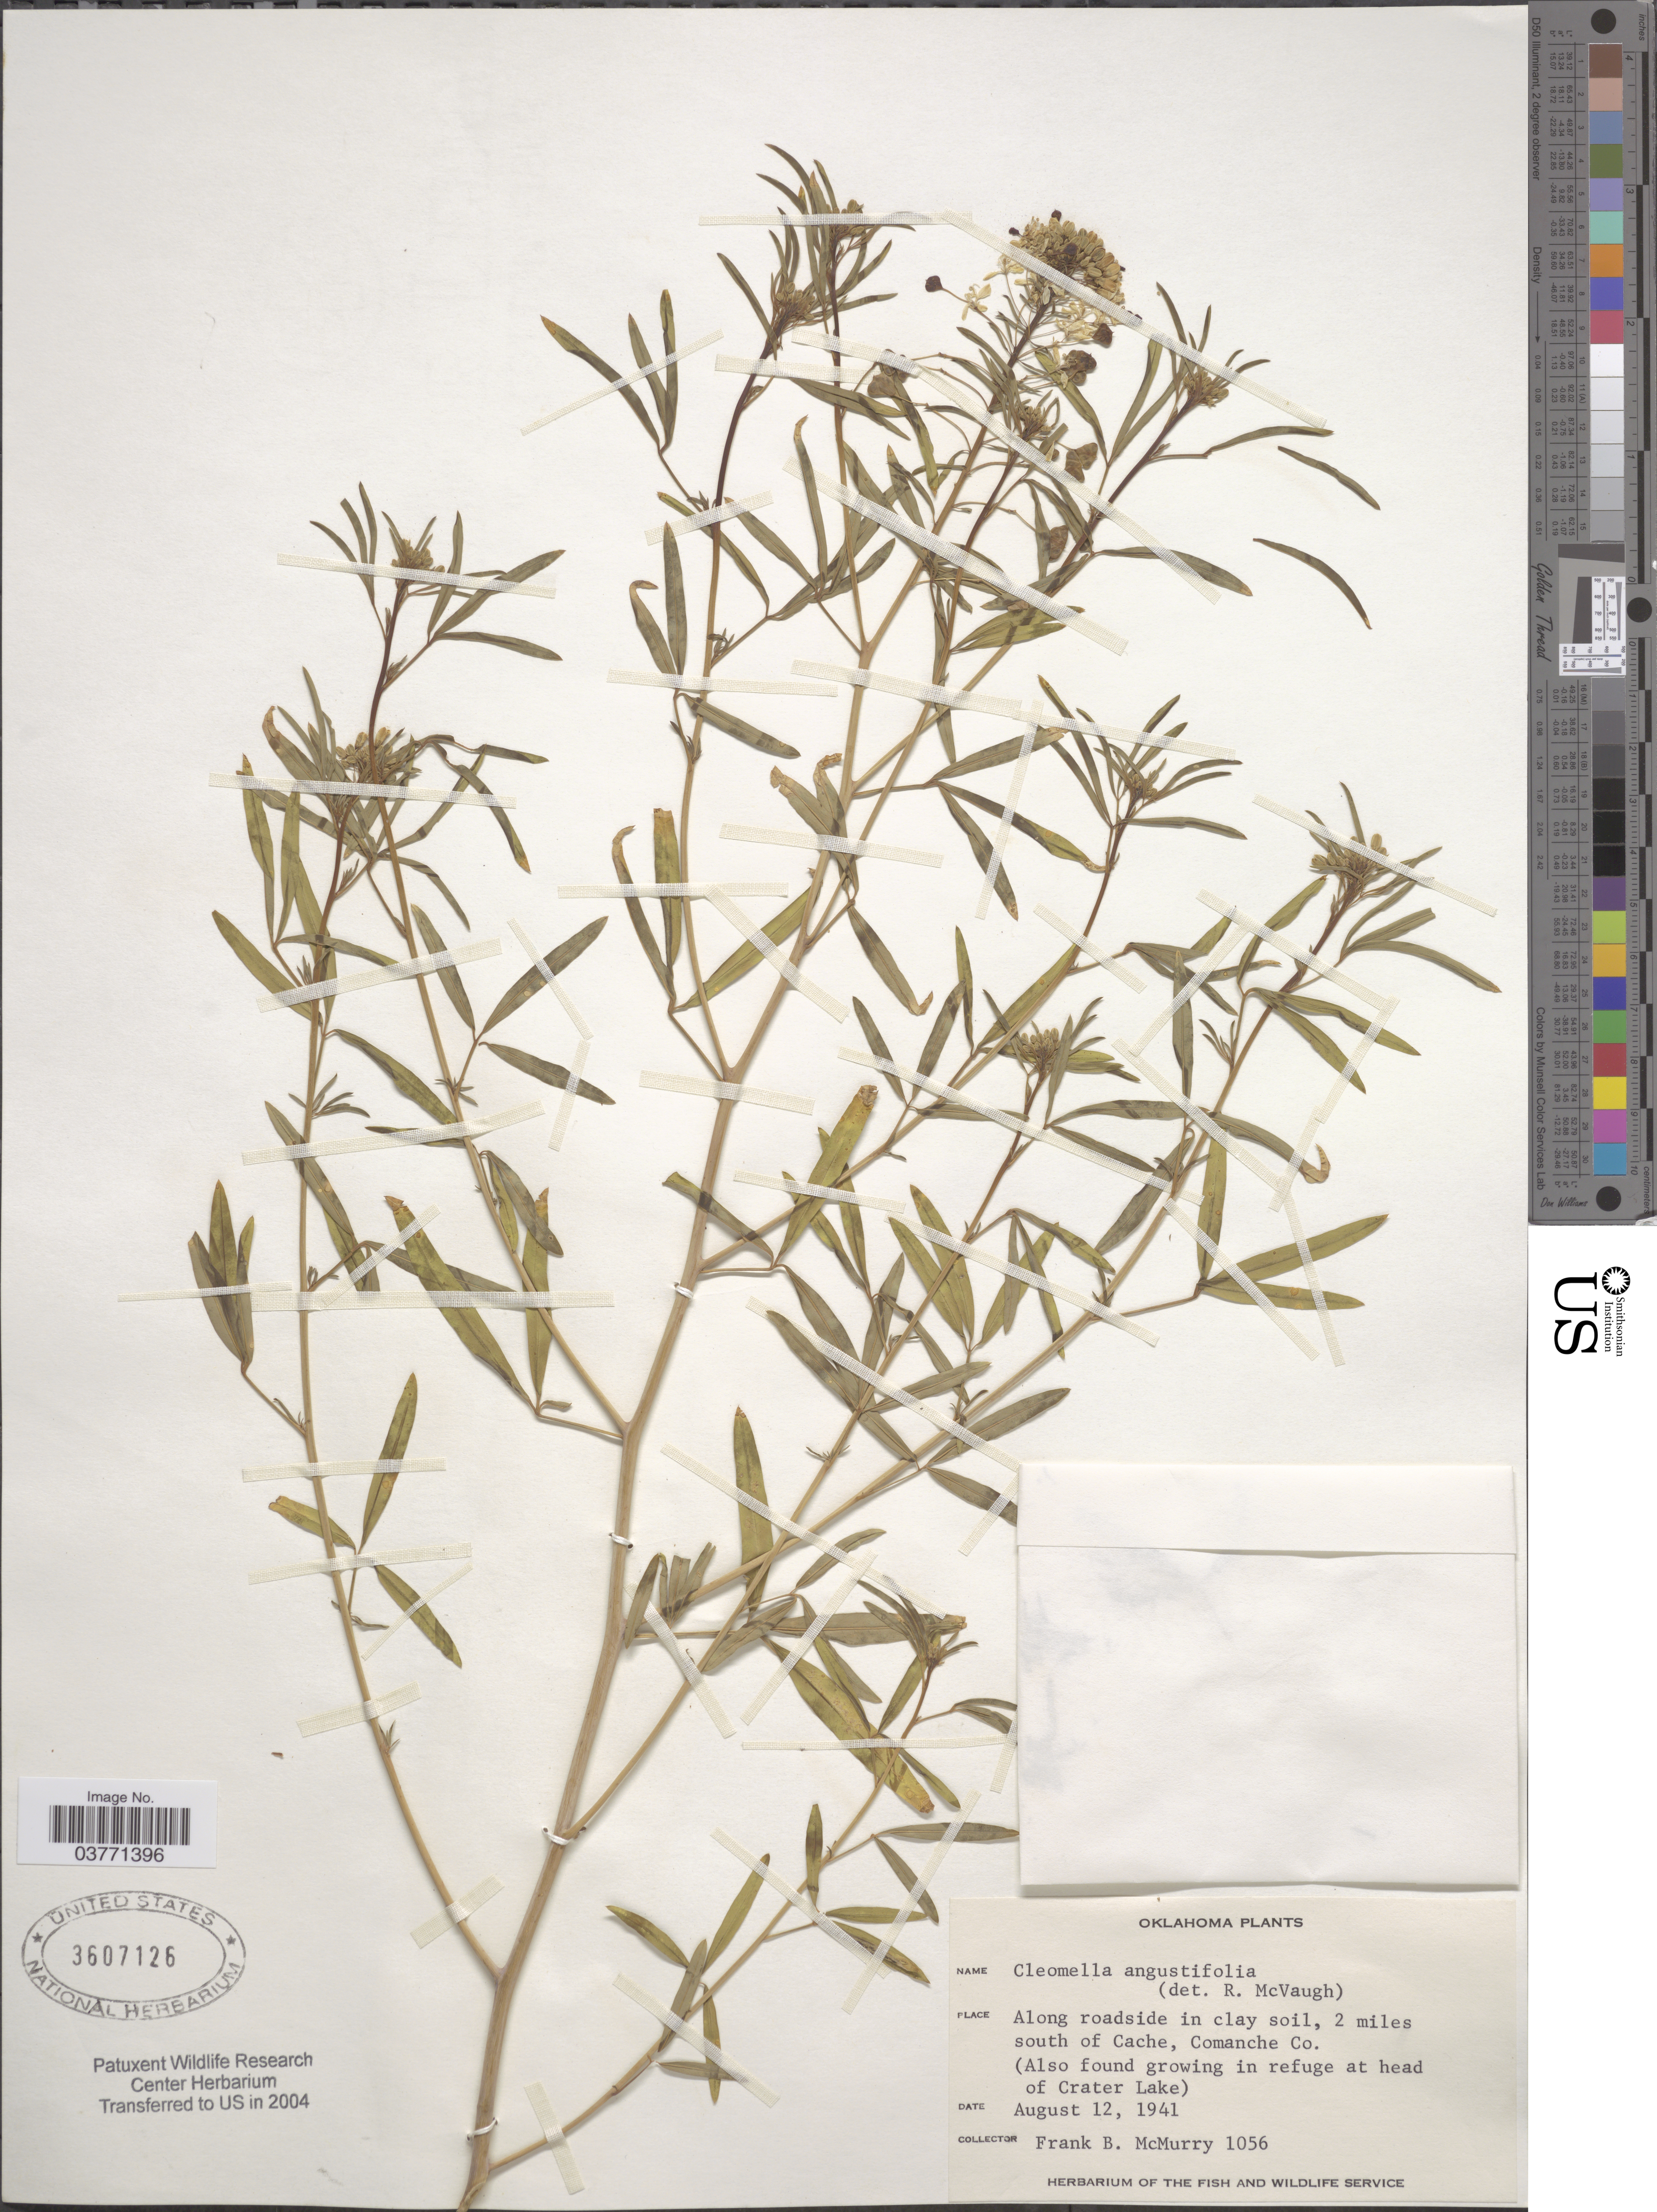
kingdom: Plantae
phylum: Tracheophyta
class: Magnoliopsida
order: Brassicales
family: Cleomaceae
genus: Cleomella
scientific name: Cleomella angustifolia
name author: Torr.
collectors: F. B. McMurry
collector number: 1056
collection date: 1941-08-12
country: United States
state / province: Oklahoma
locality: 2 miles south of Cache, Comanche Co. (Also found growing in refuge at head of Crater Lake).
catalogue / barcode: US 3607126